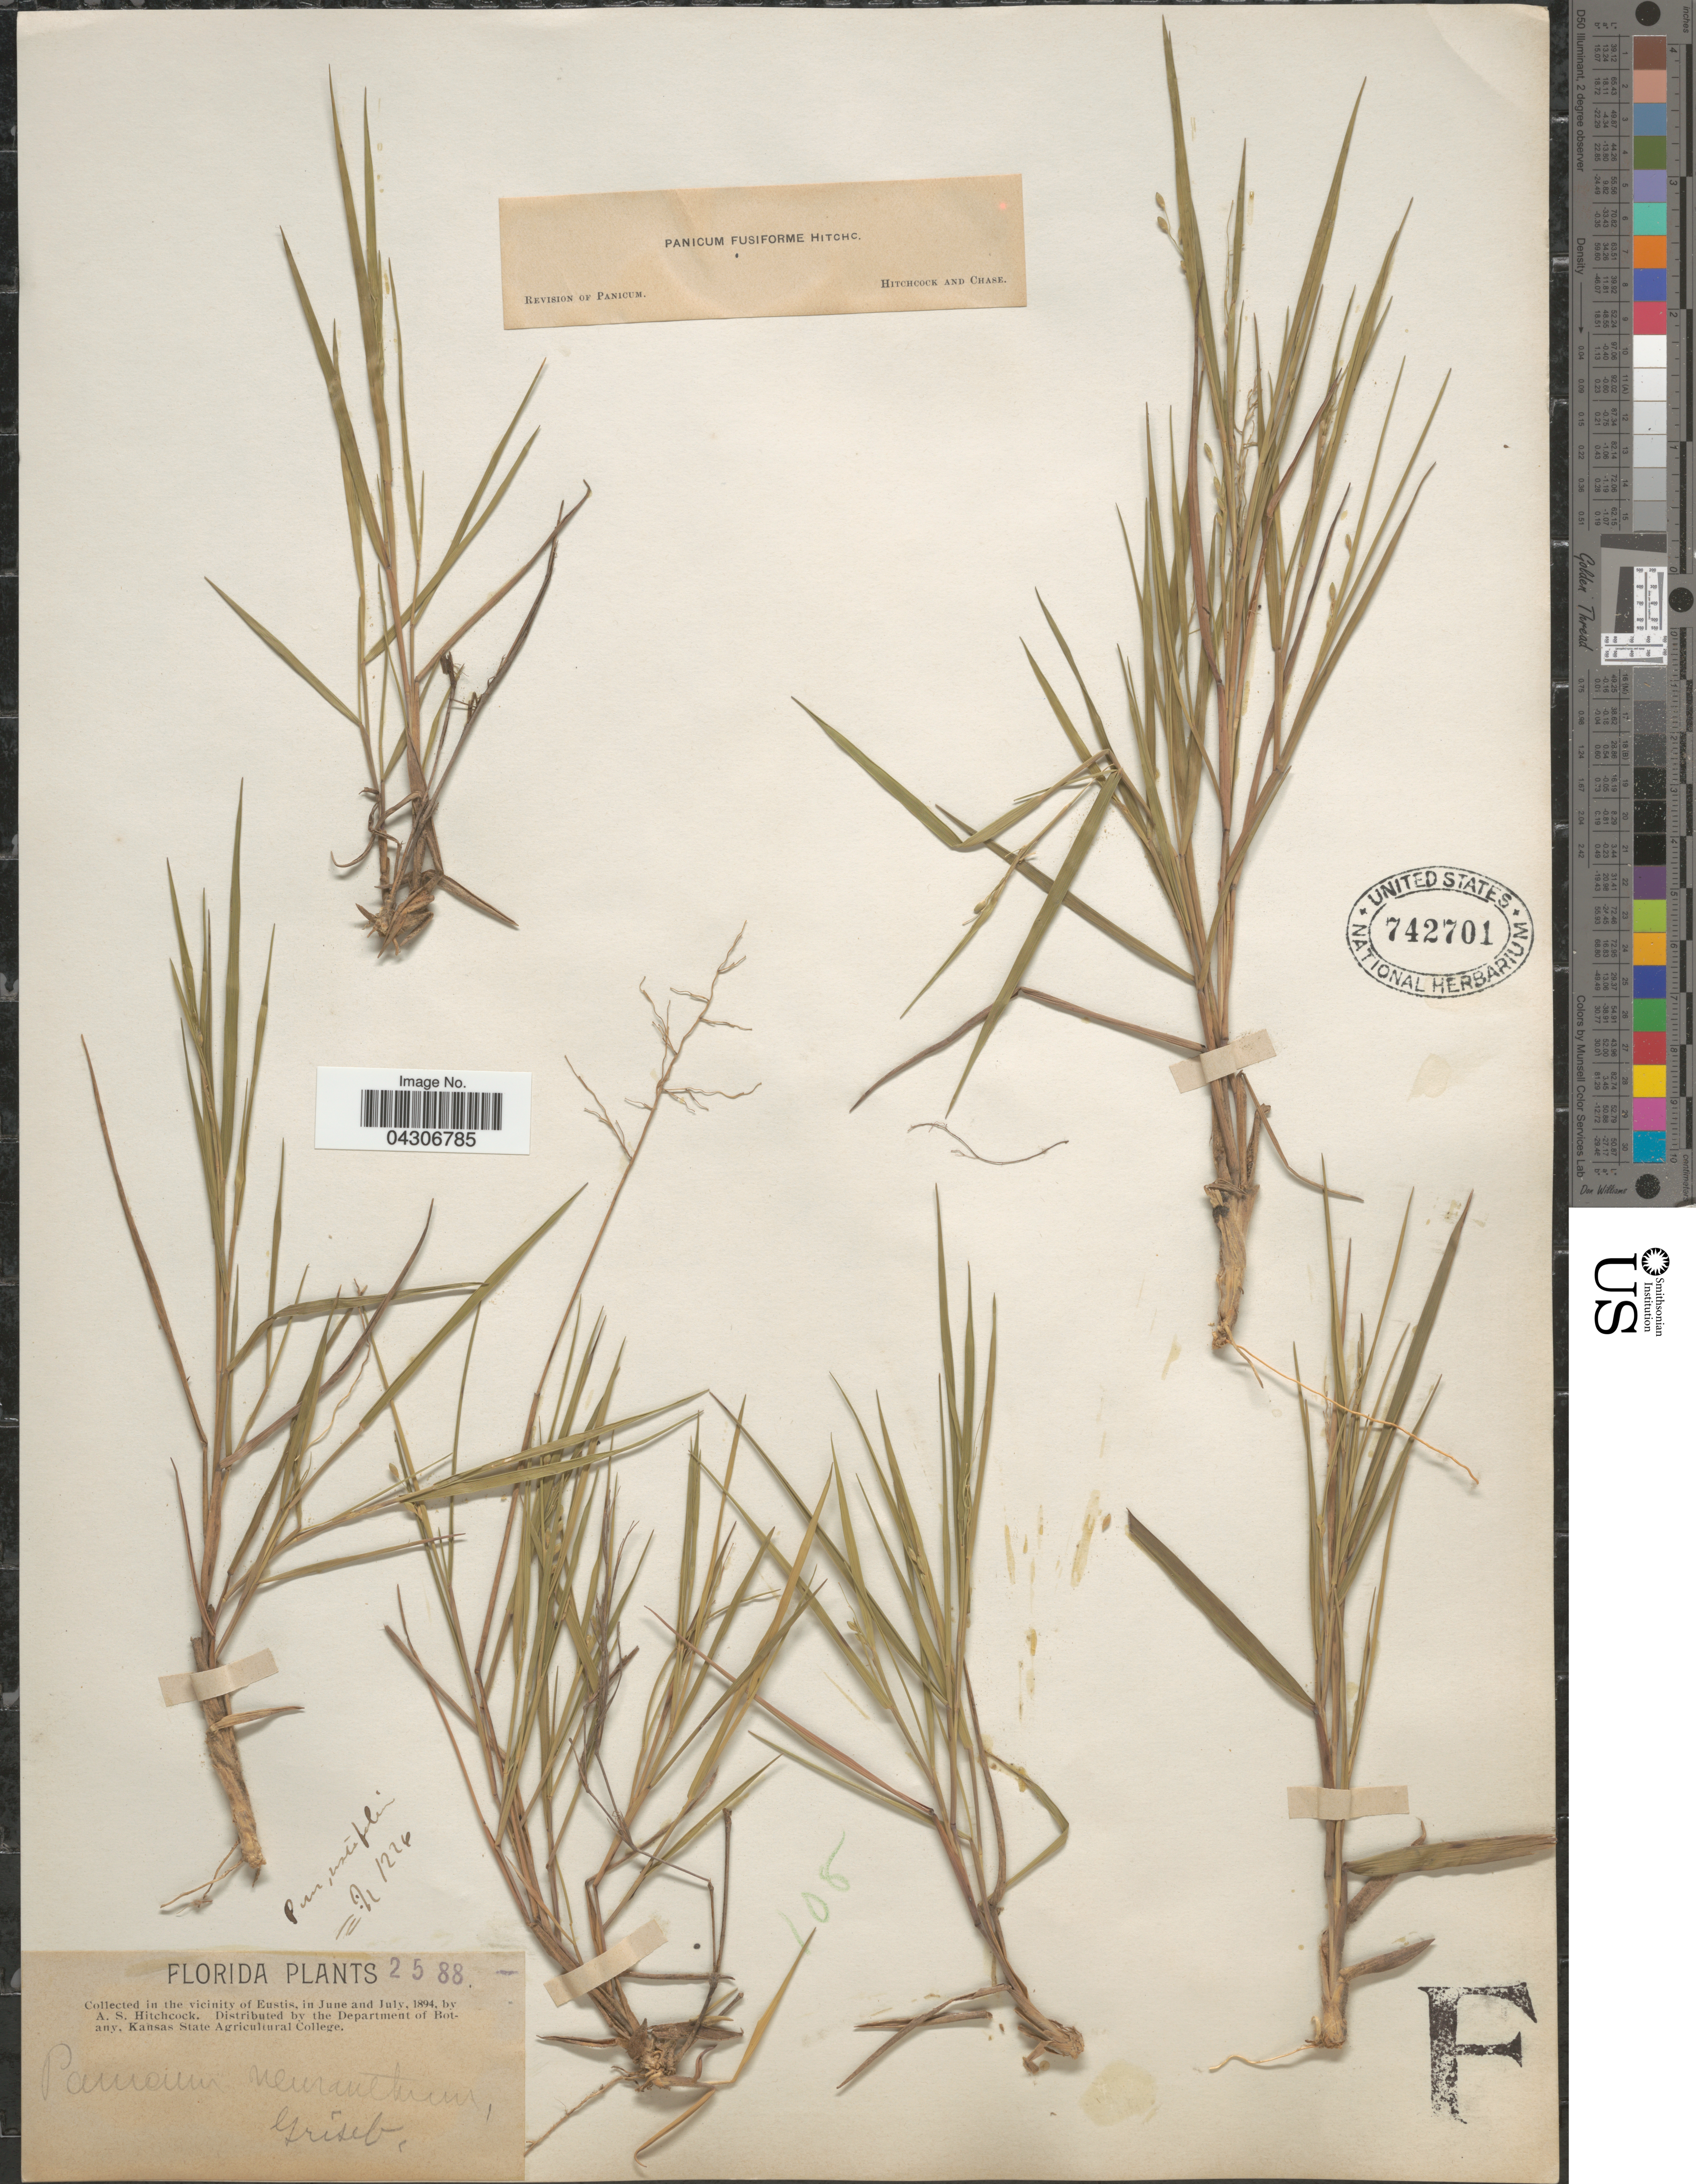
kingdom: Plantae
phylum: Tracheophyta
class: Liliopsida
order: Poales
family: Poaceae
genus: Dichanthelium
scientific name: Dichanthelium aciculare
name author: (Desv. ex Poir.) Gould & C.A. Clark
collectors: A. S. Hitchcock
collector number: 2588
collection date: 1894-06/1894-07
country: United States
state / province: Florida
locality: In the vicinity of Eustis.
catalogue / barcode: US 742701